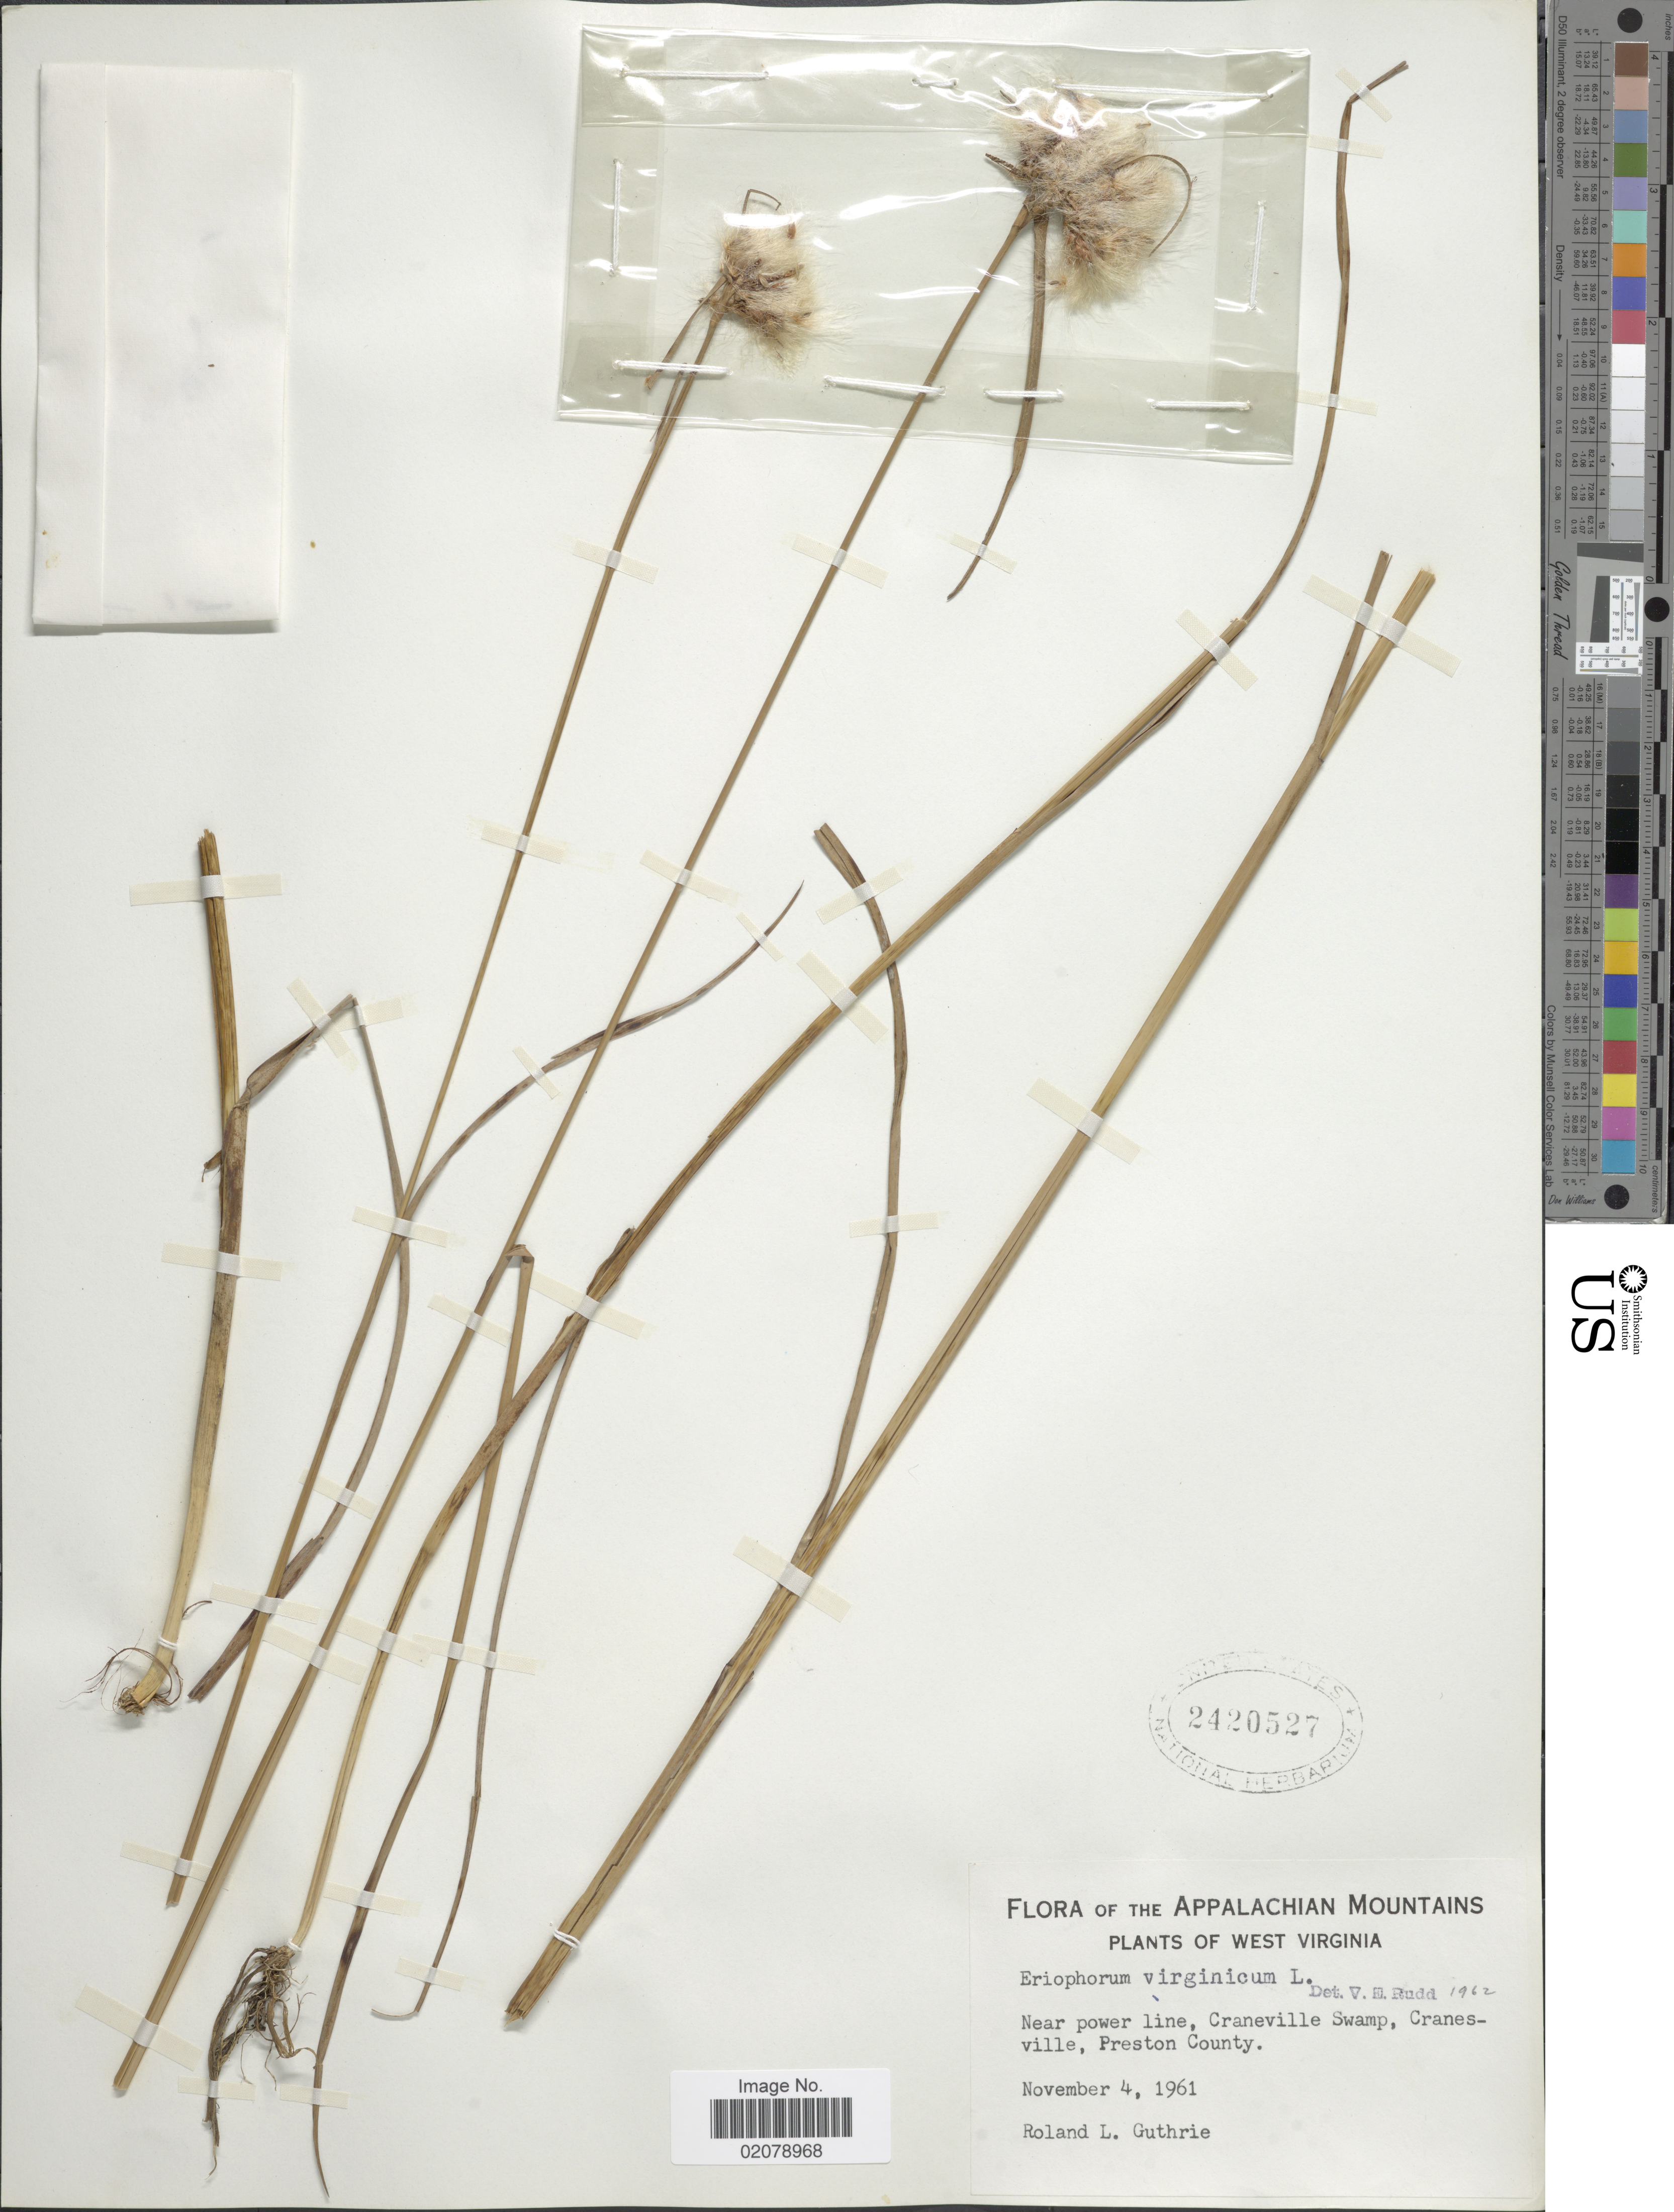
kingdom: Plantae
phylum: Tracheophyta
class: Liliopsida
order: Poales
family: Cyperaceae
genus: Eriophorum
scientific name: Eriophorum virginicum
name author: L.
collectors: R. Guthrie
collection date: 1961-11-04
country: United States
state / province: West Virginia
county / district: Preston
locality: Near power line, Craneville Swamp, Cranesville, Preston County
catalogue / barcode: US 2420527